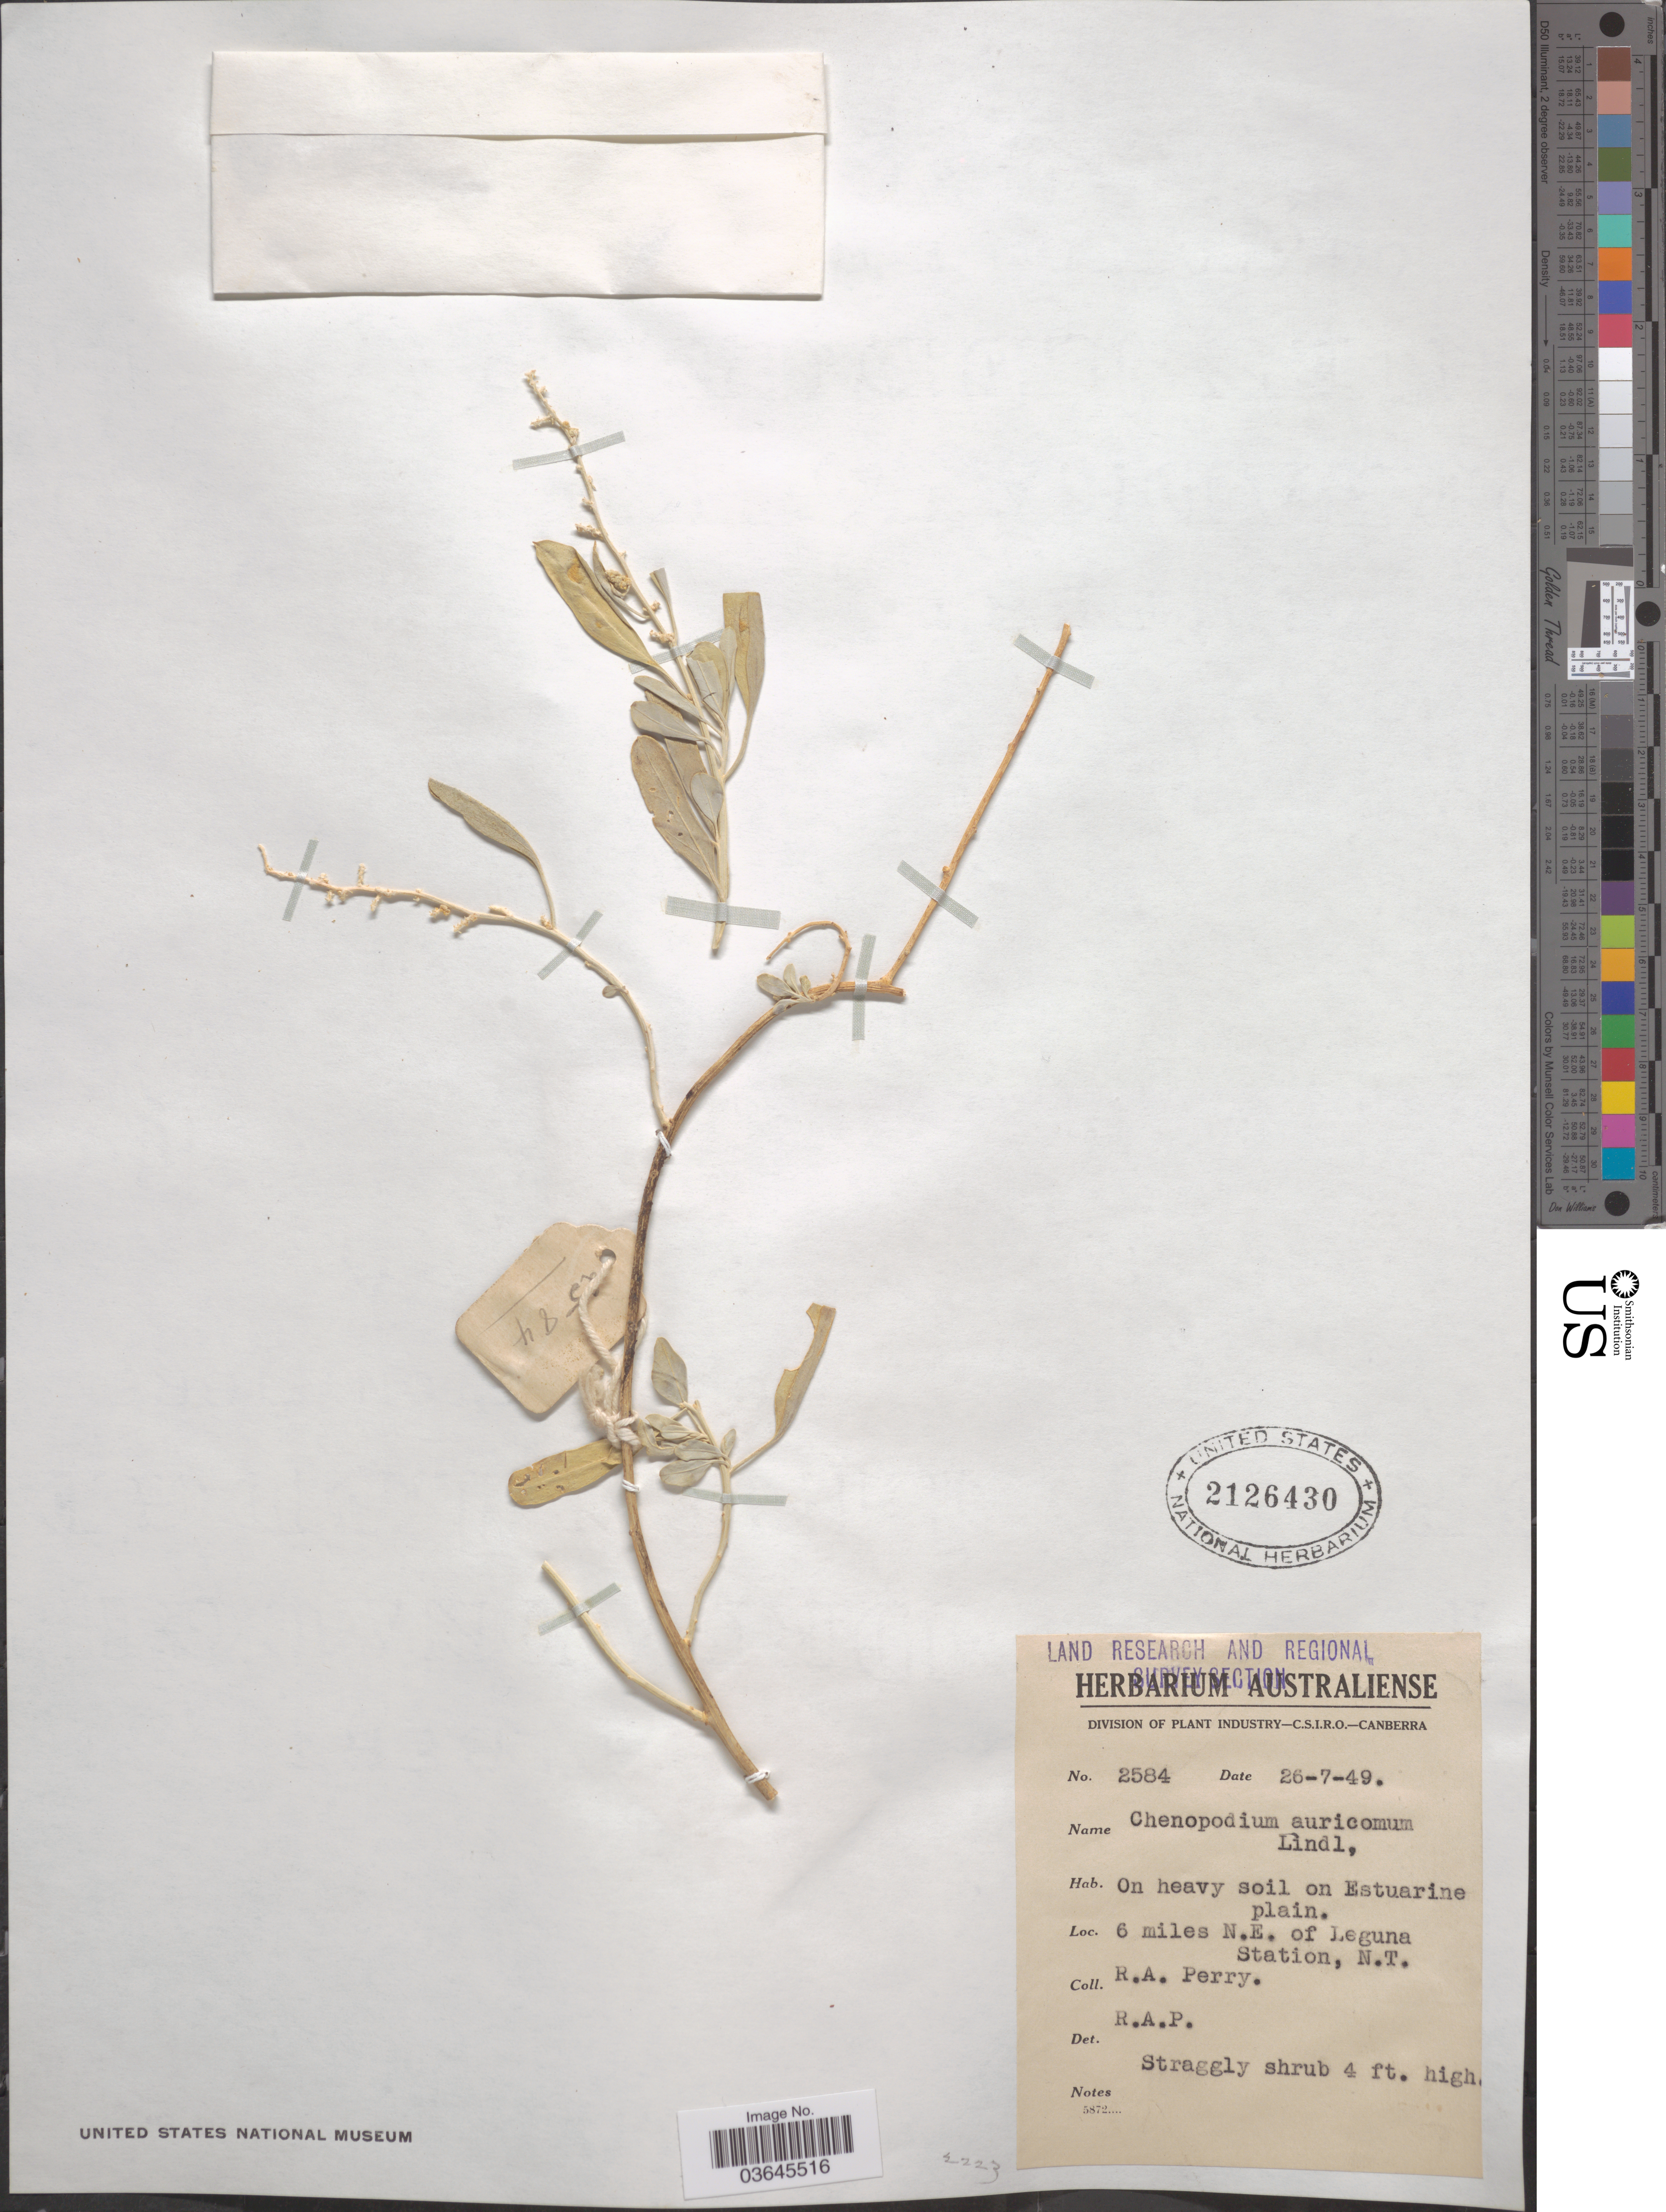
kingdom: Plantae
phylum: Tracheophyta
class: Magnoliopsida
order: Caryophyllales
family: Amaranthaceae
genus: Chenopodium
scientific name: Chenopodium auricomum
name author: Lindl.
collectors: Perry, R. A.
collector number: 2584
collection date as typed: Transcribed d/m/y: 26/7/49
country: Australia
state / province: Northern Territory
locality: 6 miles N.E. of Leguna Station.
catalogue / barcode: US 2126430